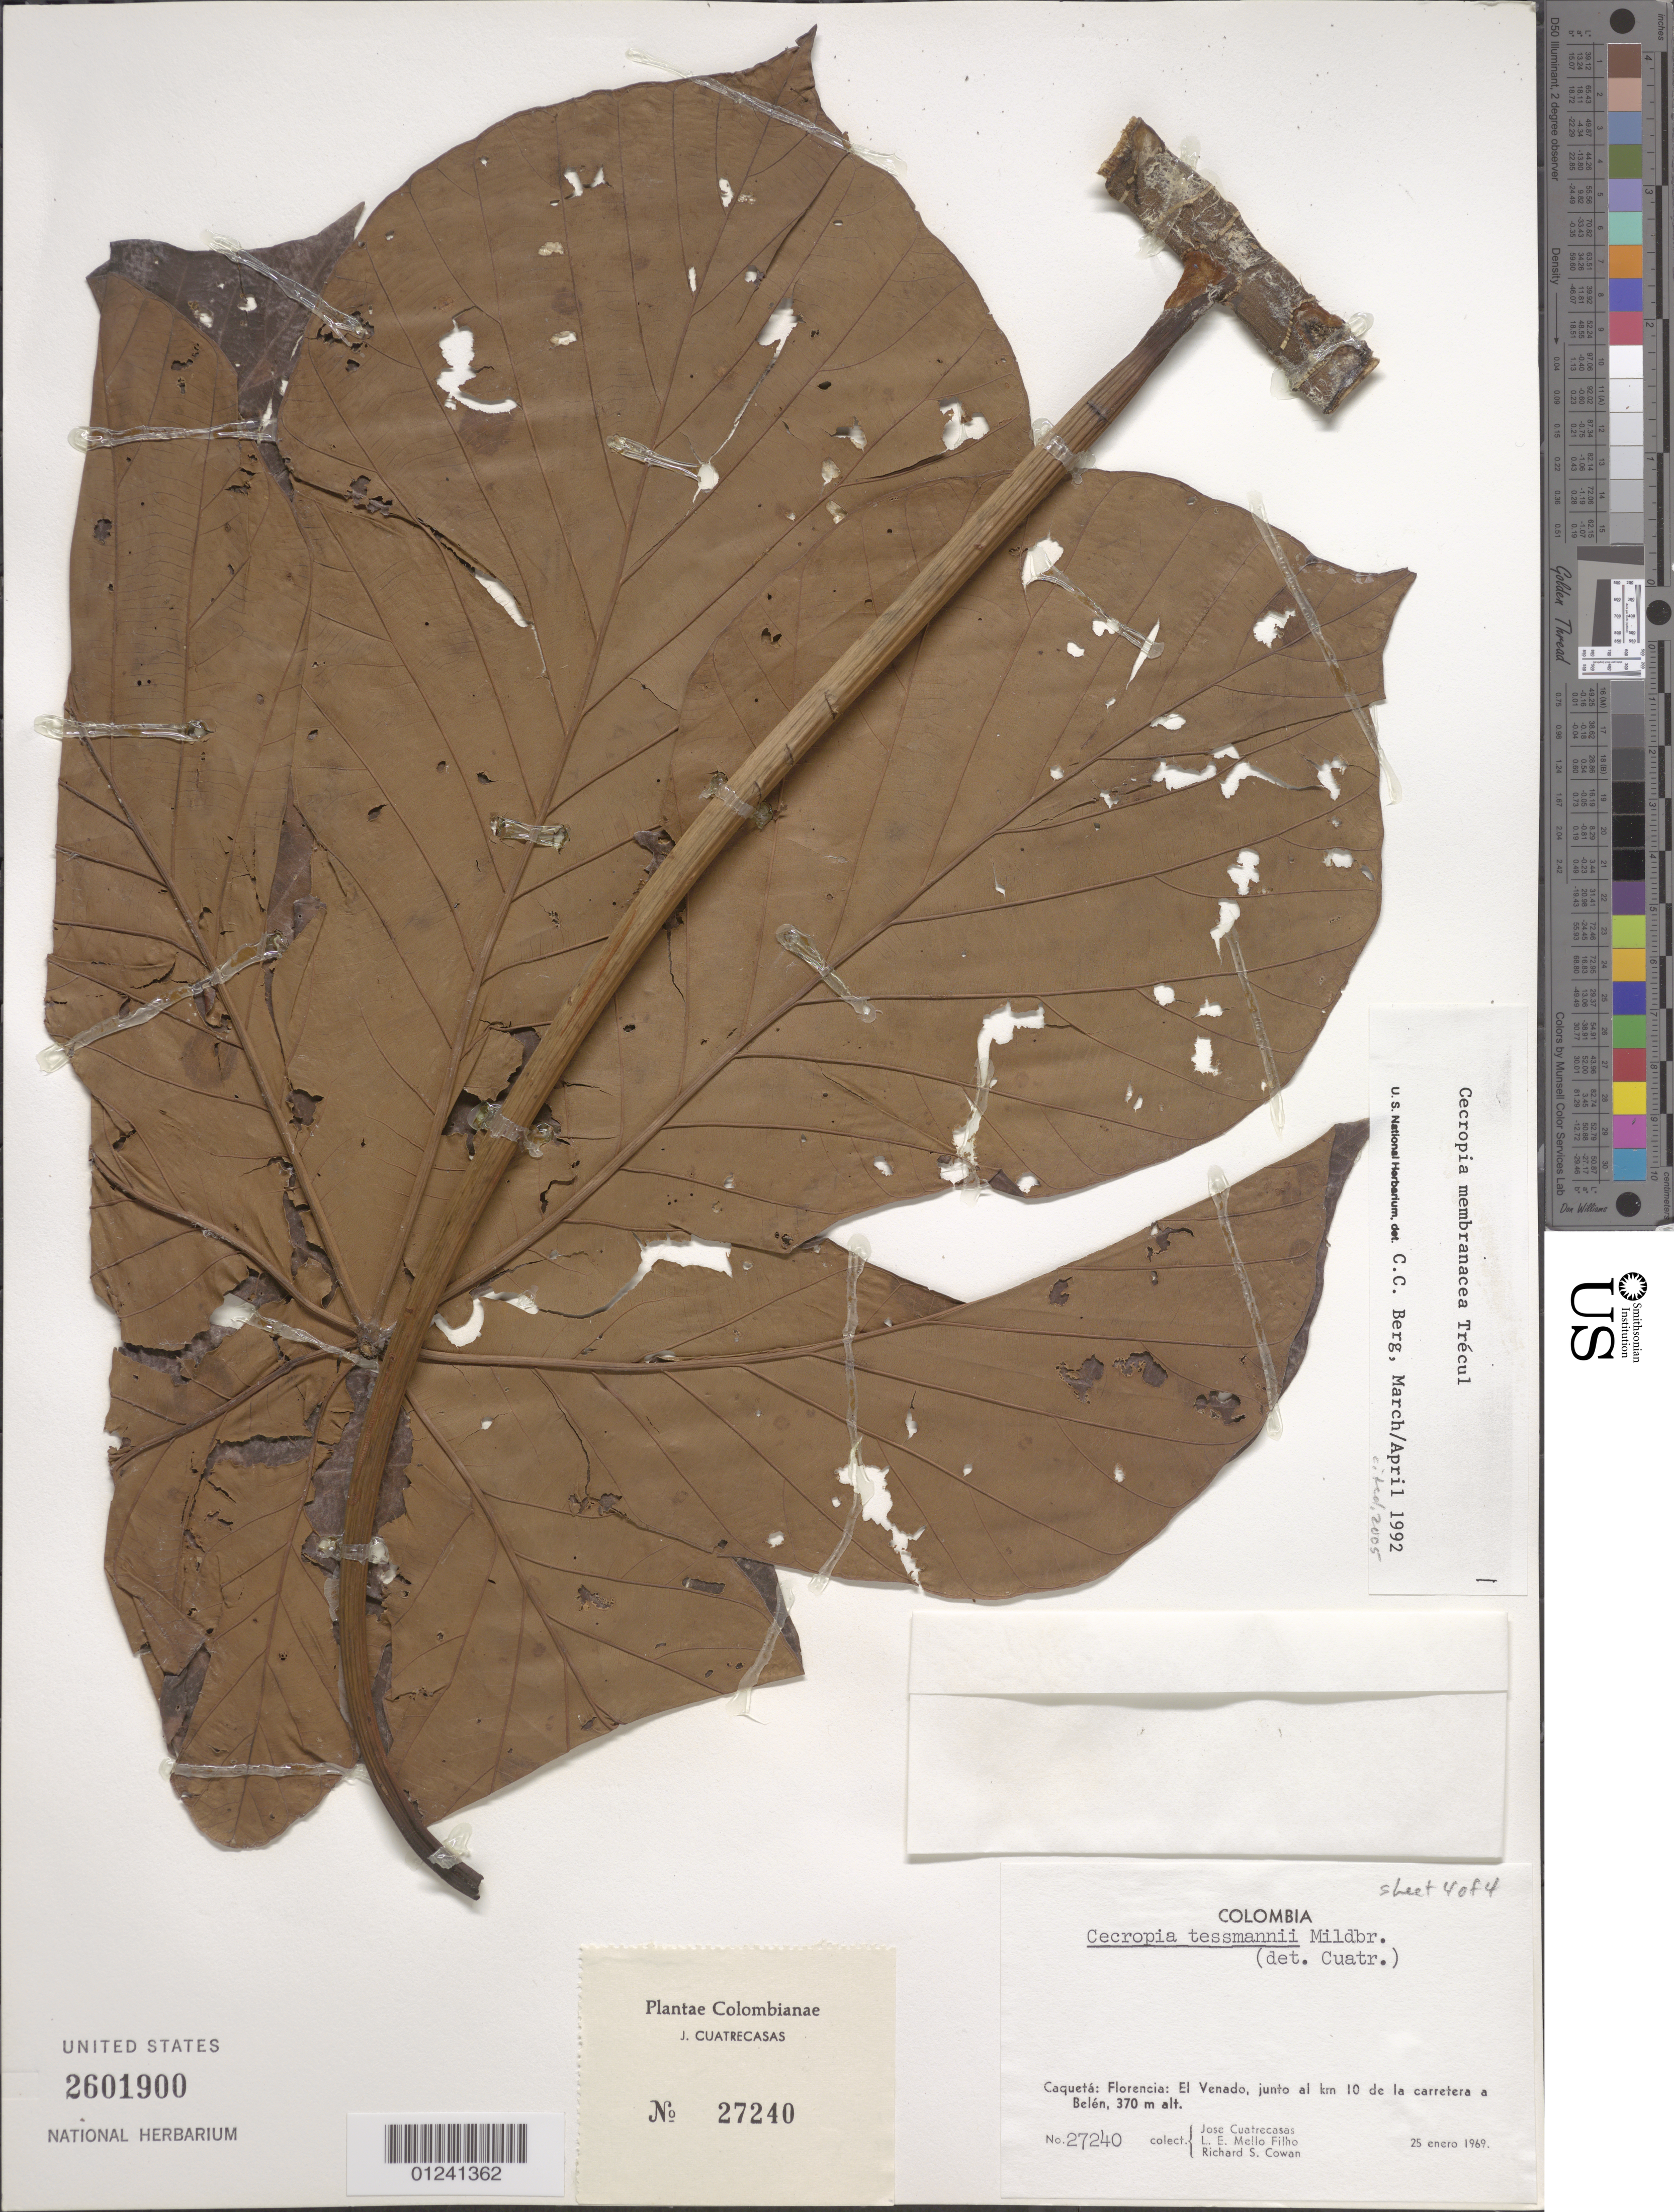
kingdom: Plantae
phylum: Tracheophyta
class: Magnoliopsida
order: Rosales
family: Urticaceae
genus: Cecropia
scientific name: Cecropia membranacea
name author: Trécul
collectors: J. Cuatrecasas, L. Emygdio de Mello Filho & R. S. Cowan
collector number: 27240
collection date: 1969-01-25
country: Colombia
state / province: Caquetá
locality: Florencia: El Venado, juno al km 10 de la carretera a Belen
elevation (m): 370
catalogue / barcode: US 2601900